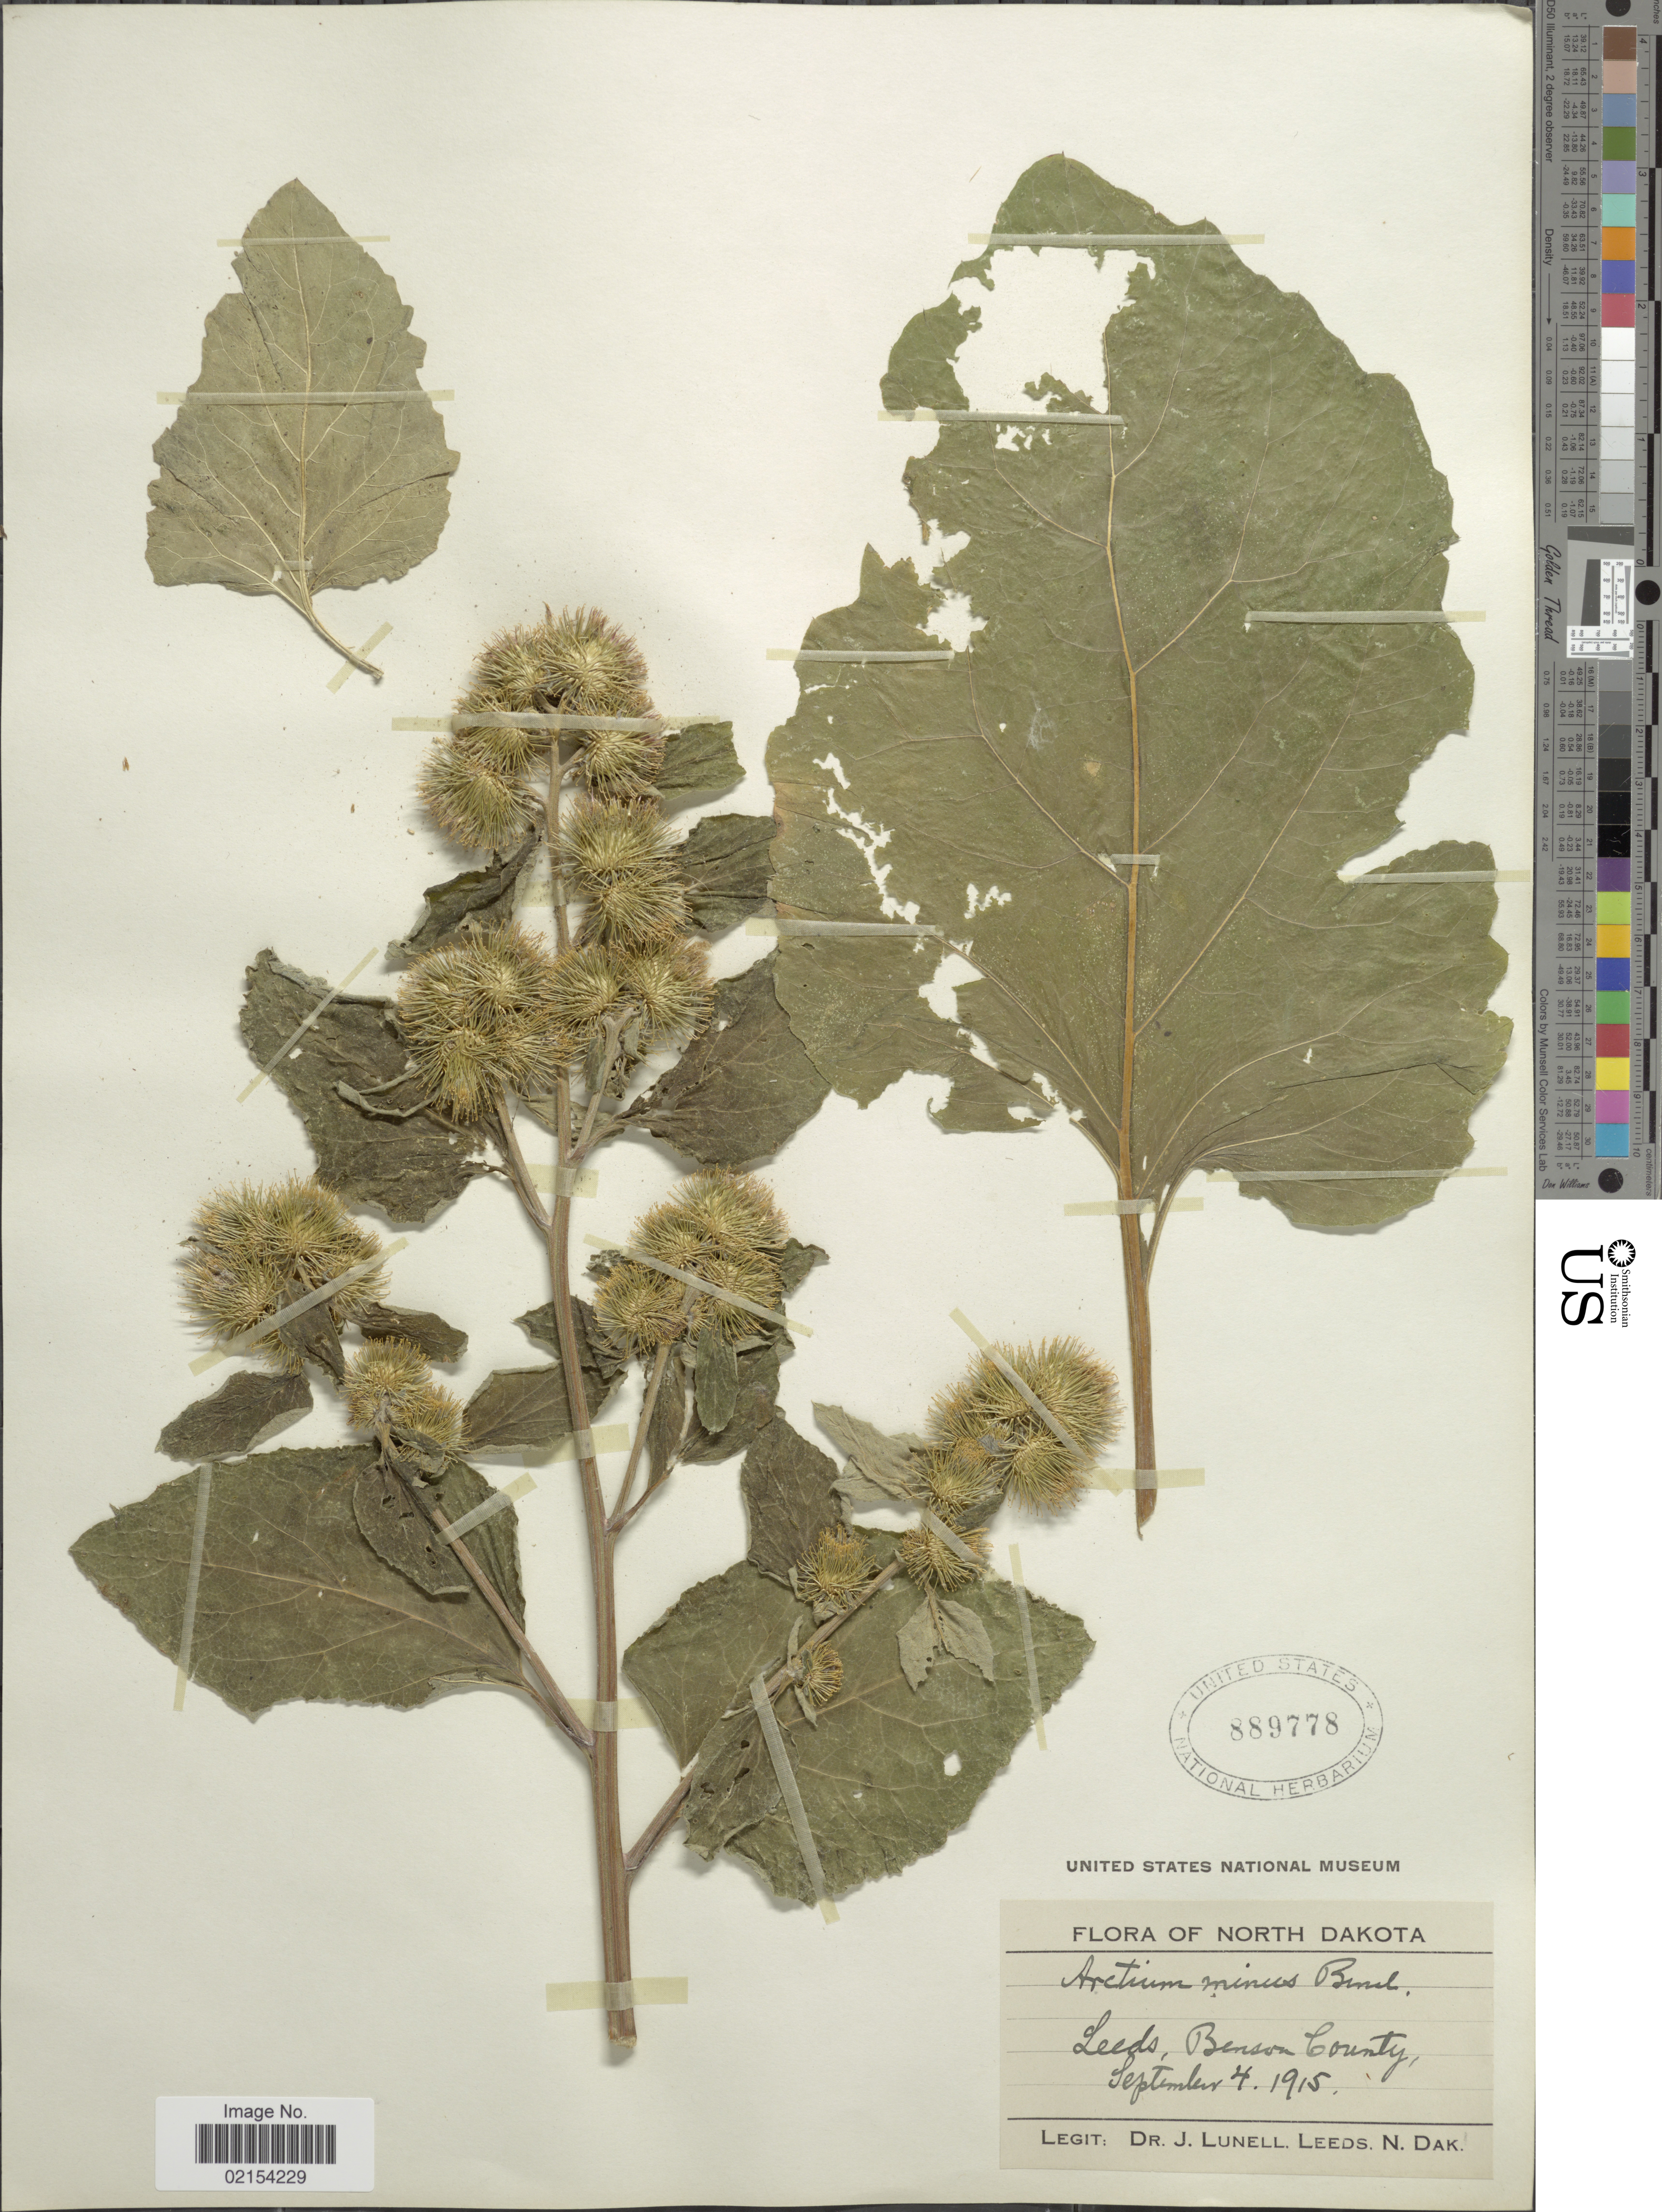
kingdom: Plantae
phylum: Tracheophyta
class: Magnoliopsida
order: Asterales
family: Asteraceae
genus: Arctium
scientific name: Arctium minus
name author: (Hill) Bernh.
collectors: J. Lunell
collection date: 1915-09-04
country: United States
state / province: North Dakota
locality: Leeds, Benson County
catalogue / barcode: US 889778